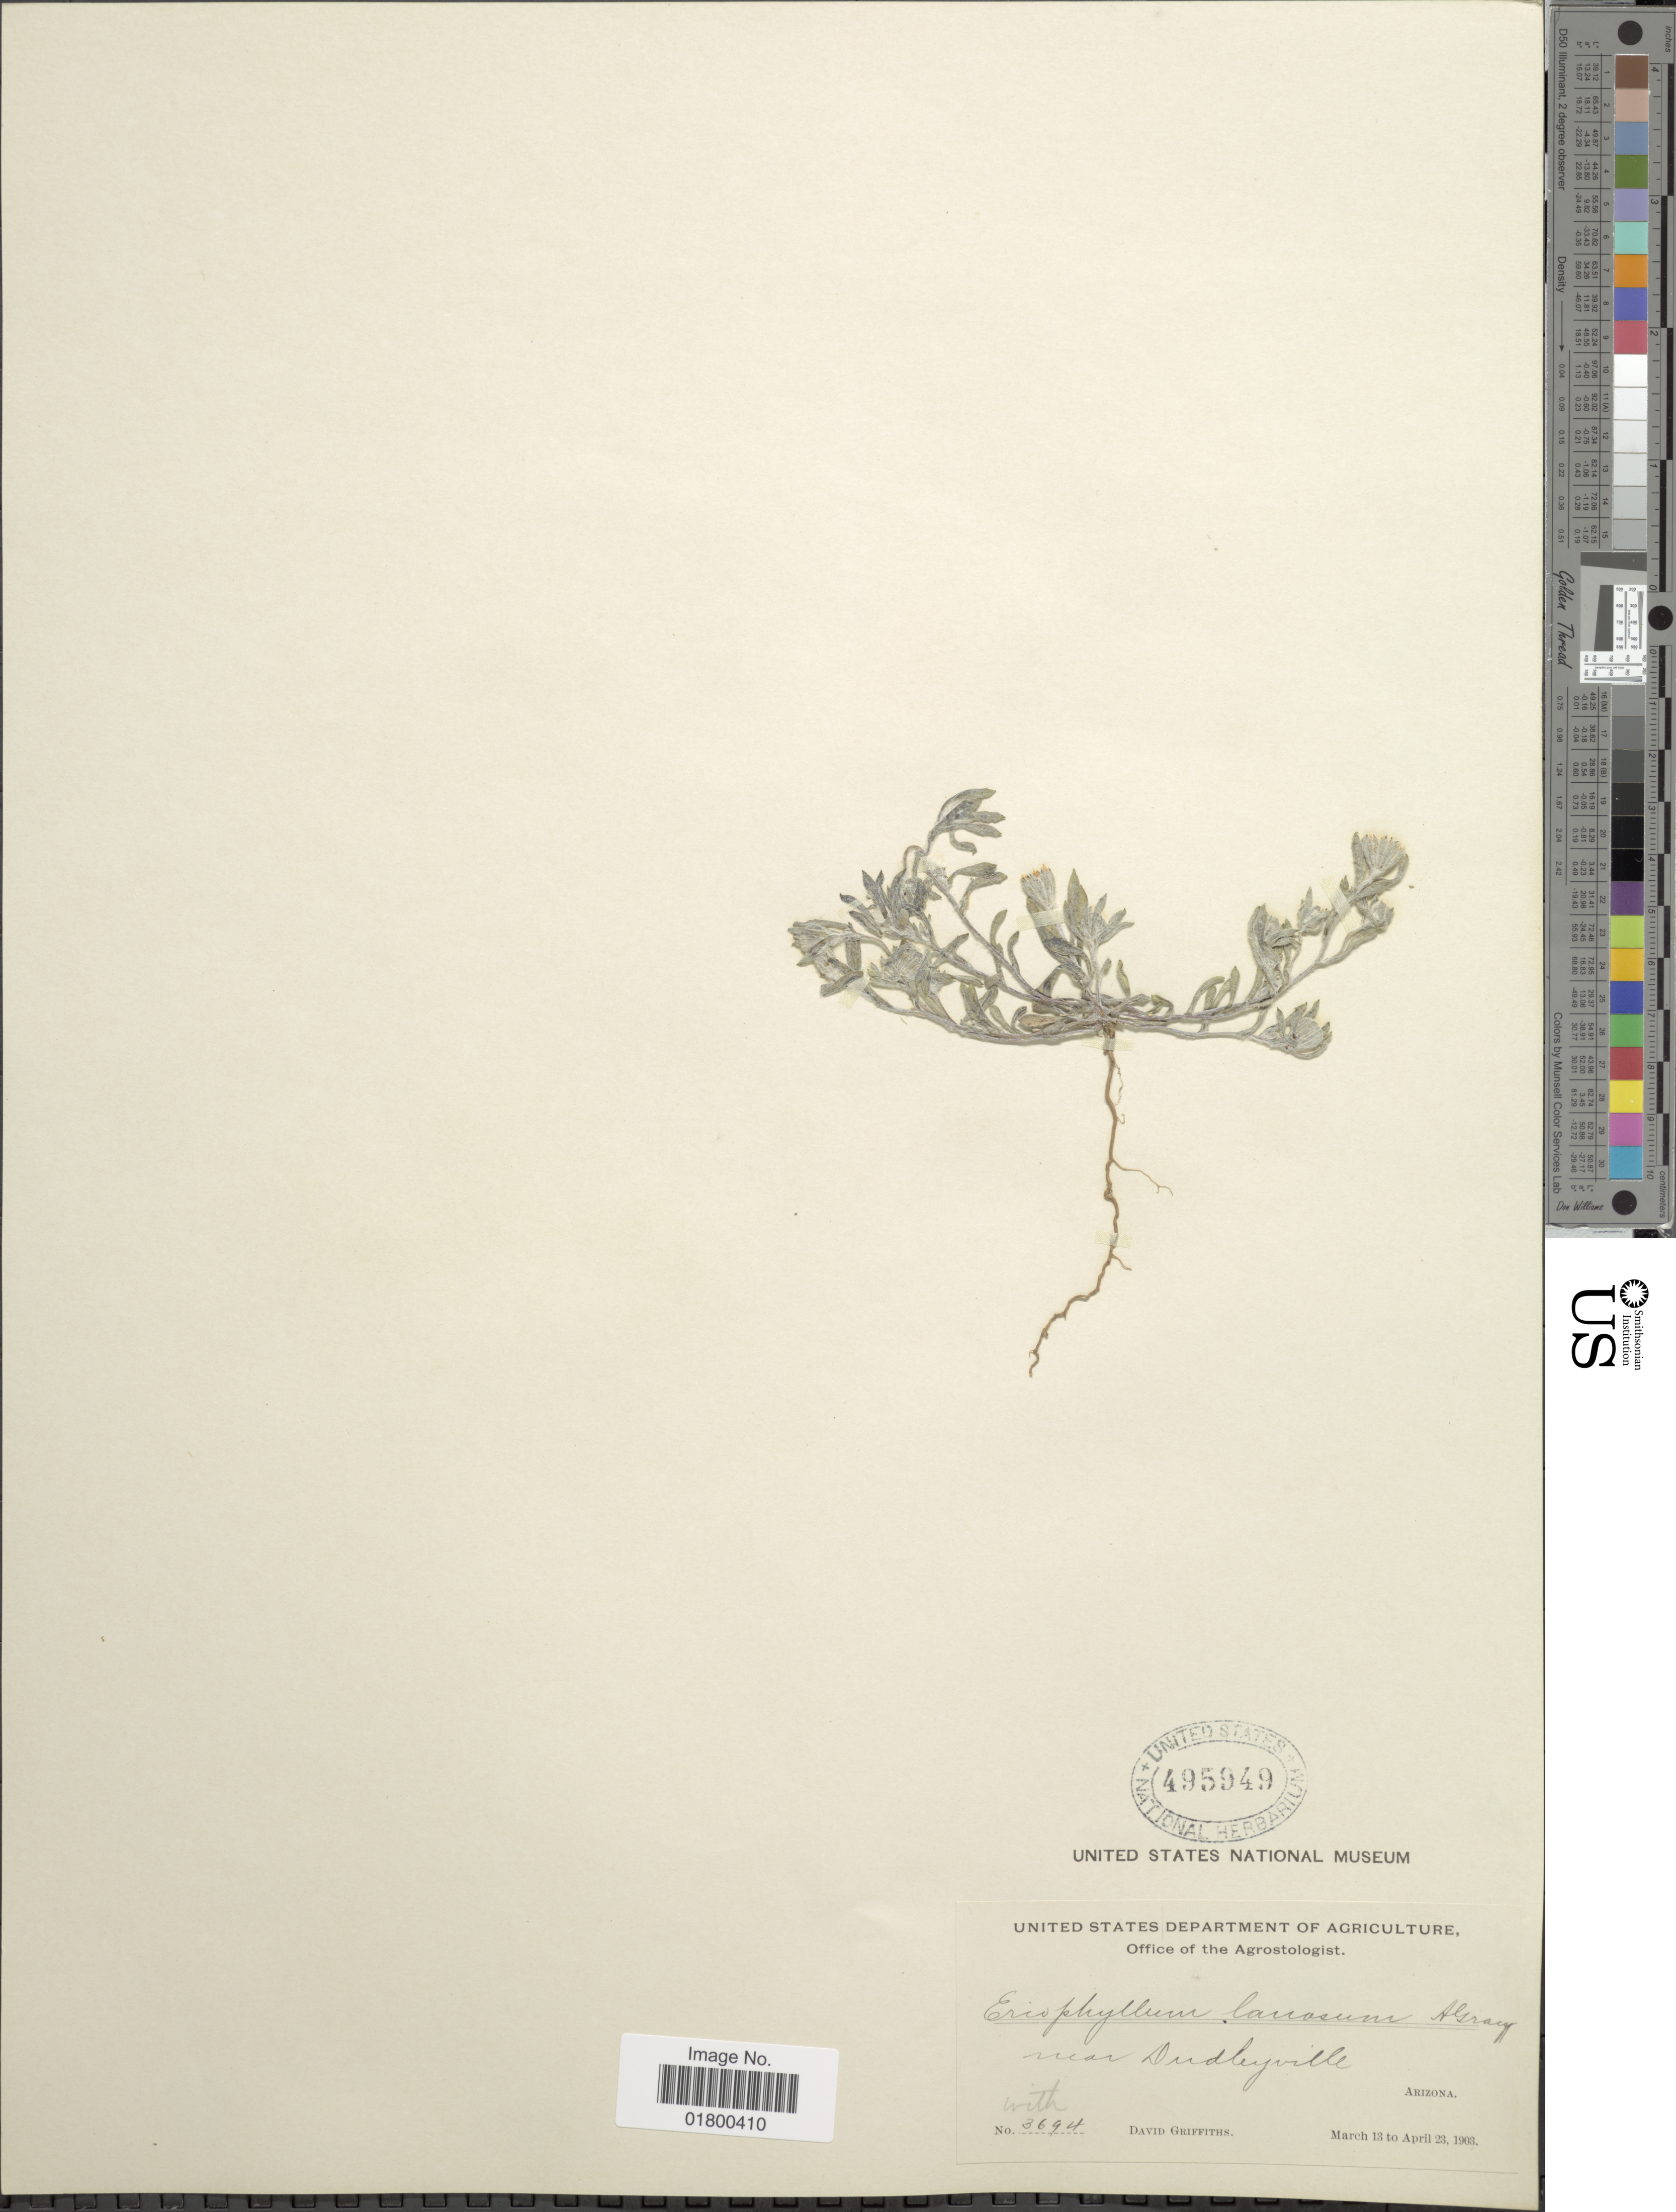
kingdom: Plantae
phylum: Tracheophyta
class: Magnoliopsida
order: Asterales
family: Asteraceae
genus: Eriophyllum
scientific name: Eriophyllum lanosum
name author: (A. Gray) A. Gray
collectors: D. Griffiths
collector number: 3694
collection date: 1903-03-13/1903-04-23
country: United States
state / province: Arizona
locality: Near Dudleyville, Arizona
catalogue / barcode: US 495849